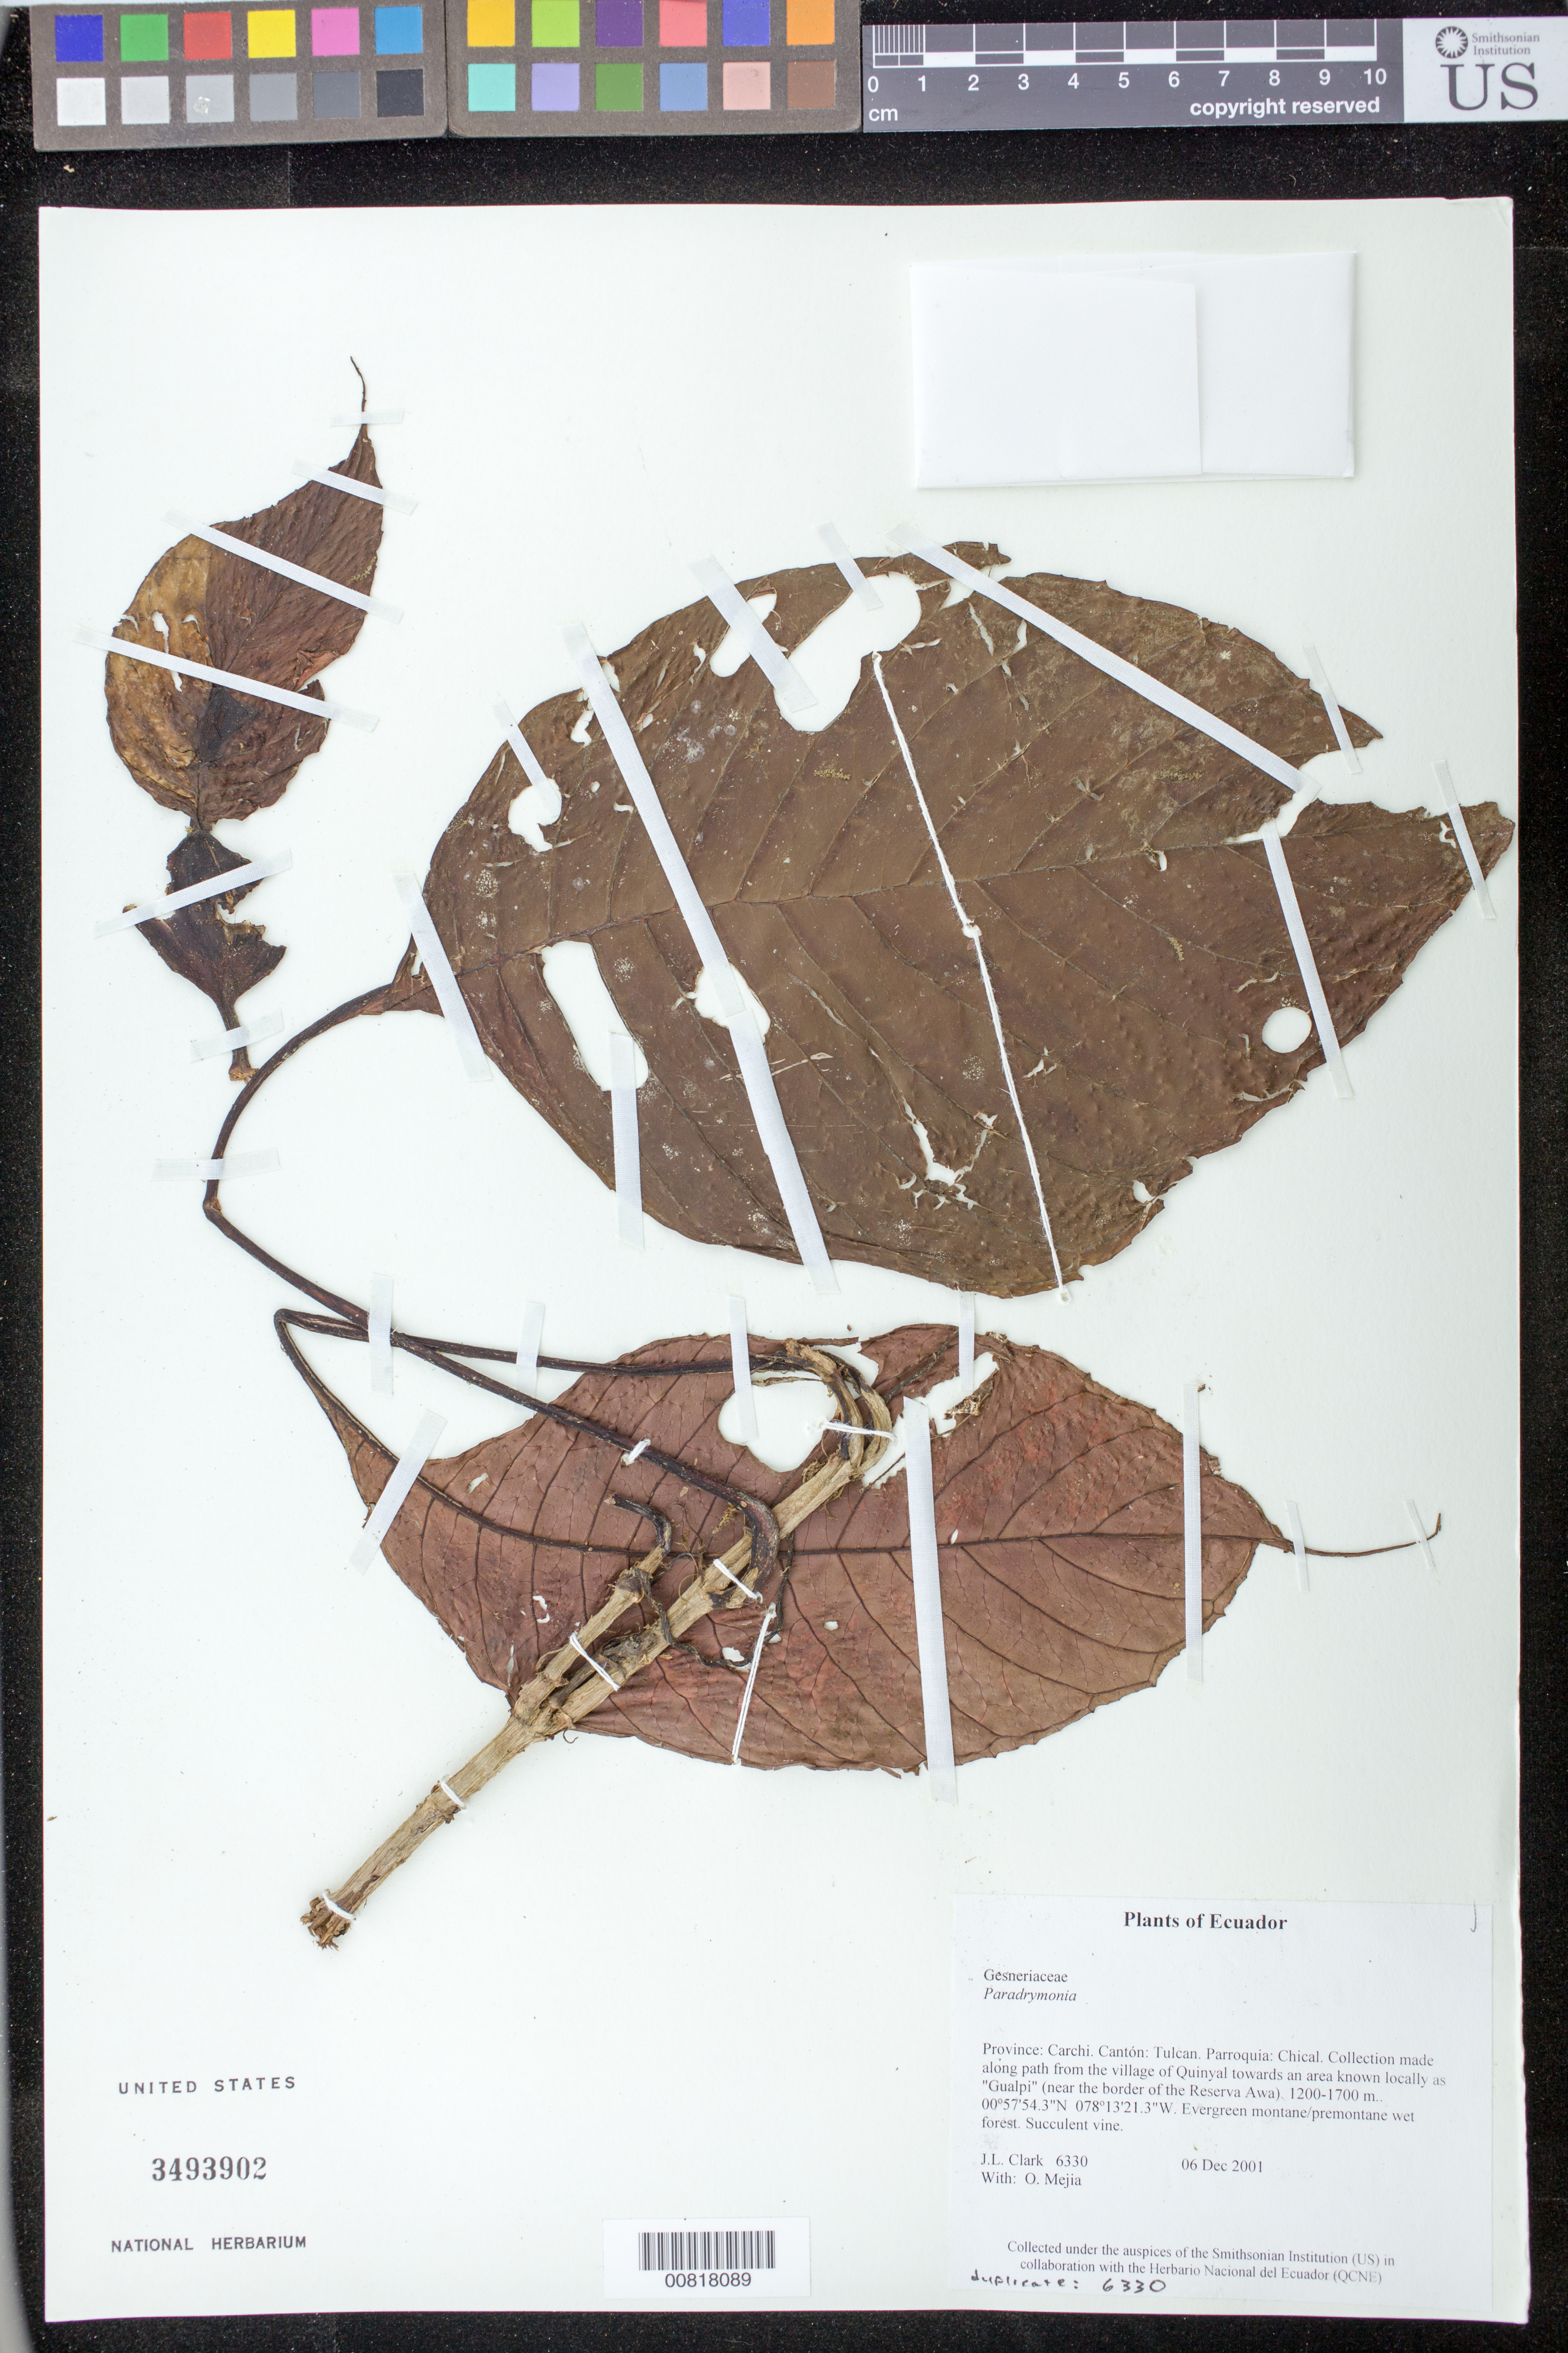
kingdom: Plantae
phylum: Tracheophyta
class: Magnoliopsida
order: Lamiales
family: Gesneriaceae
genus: Paradrymonia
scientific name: Paradrymonia sp.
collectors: J. L. Clark & O. Mejia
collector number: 6330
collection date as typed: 06 Dec 2001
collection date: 2001-12-06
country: Ecuador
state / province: Carchi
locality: Tulcan. Parroquia: Chical. Collection made along path from the village of Quinyal towards an area known locally as "Gualpi" (near the border of the Reserva Awa).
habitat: Evergreen montane/premontane wet forest.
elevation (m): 1200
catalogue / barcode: US 3493902